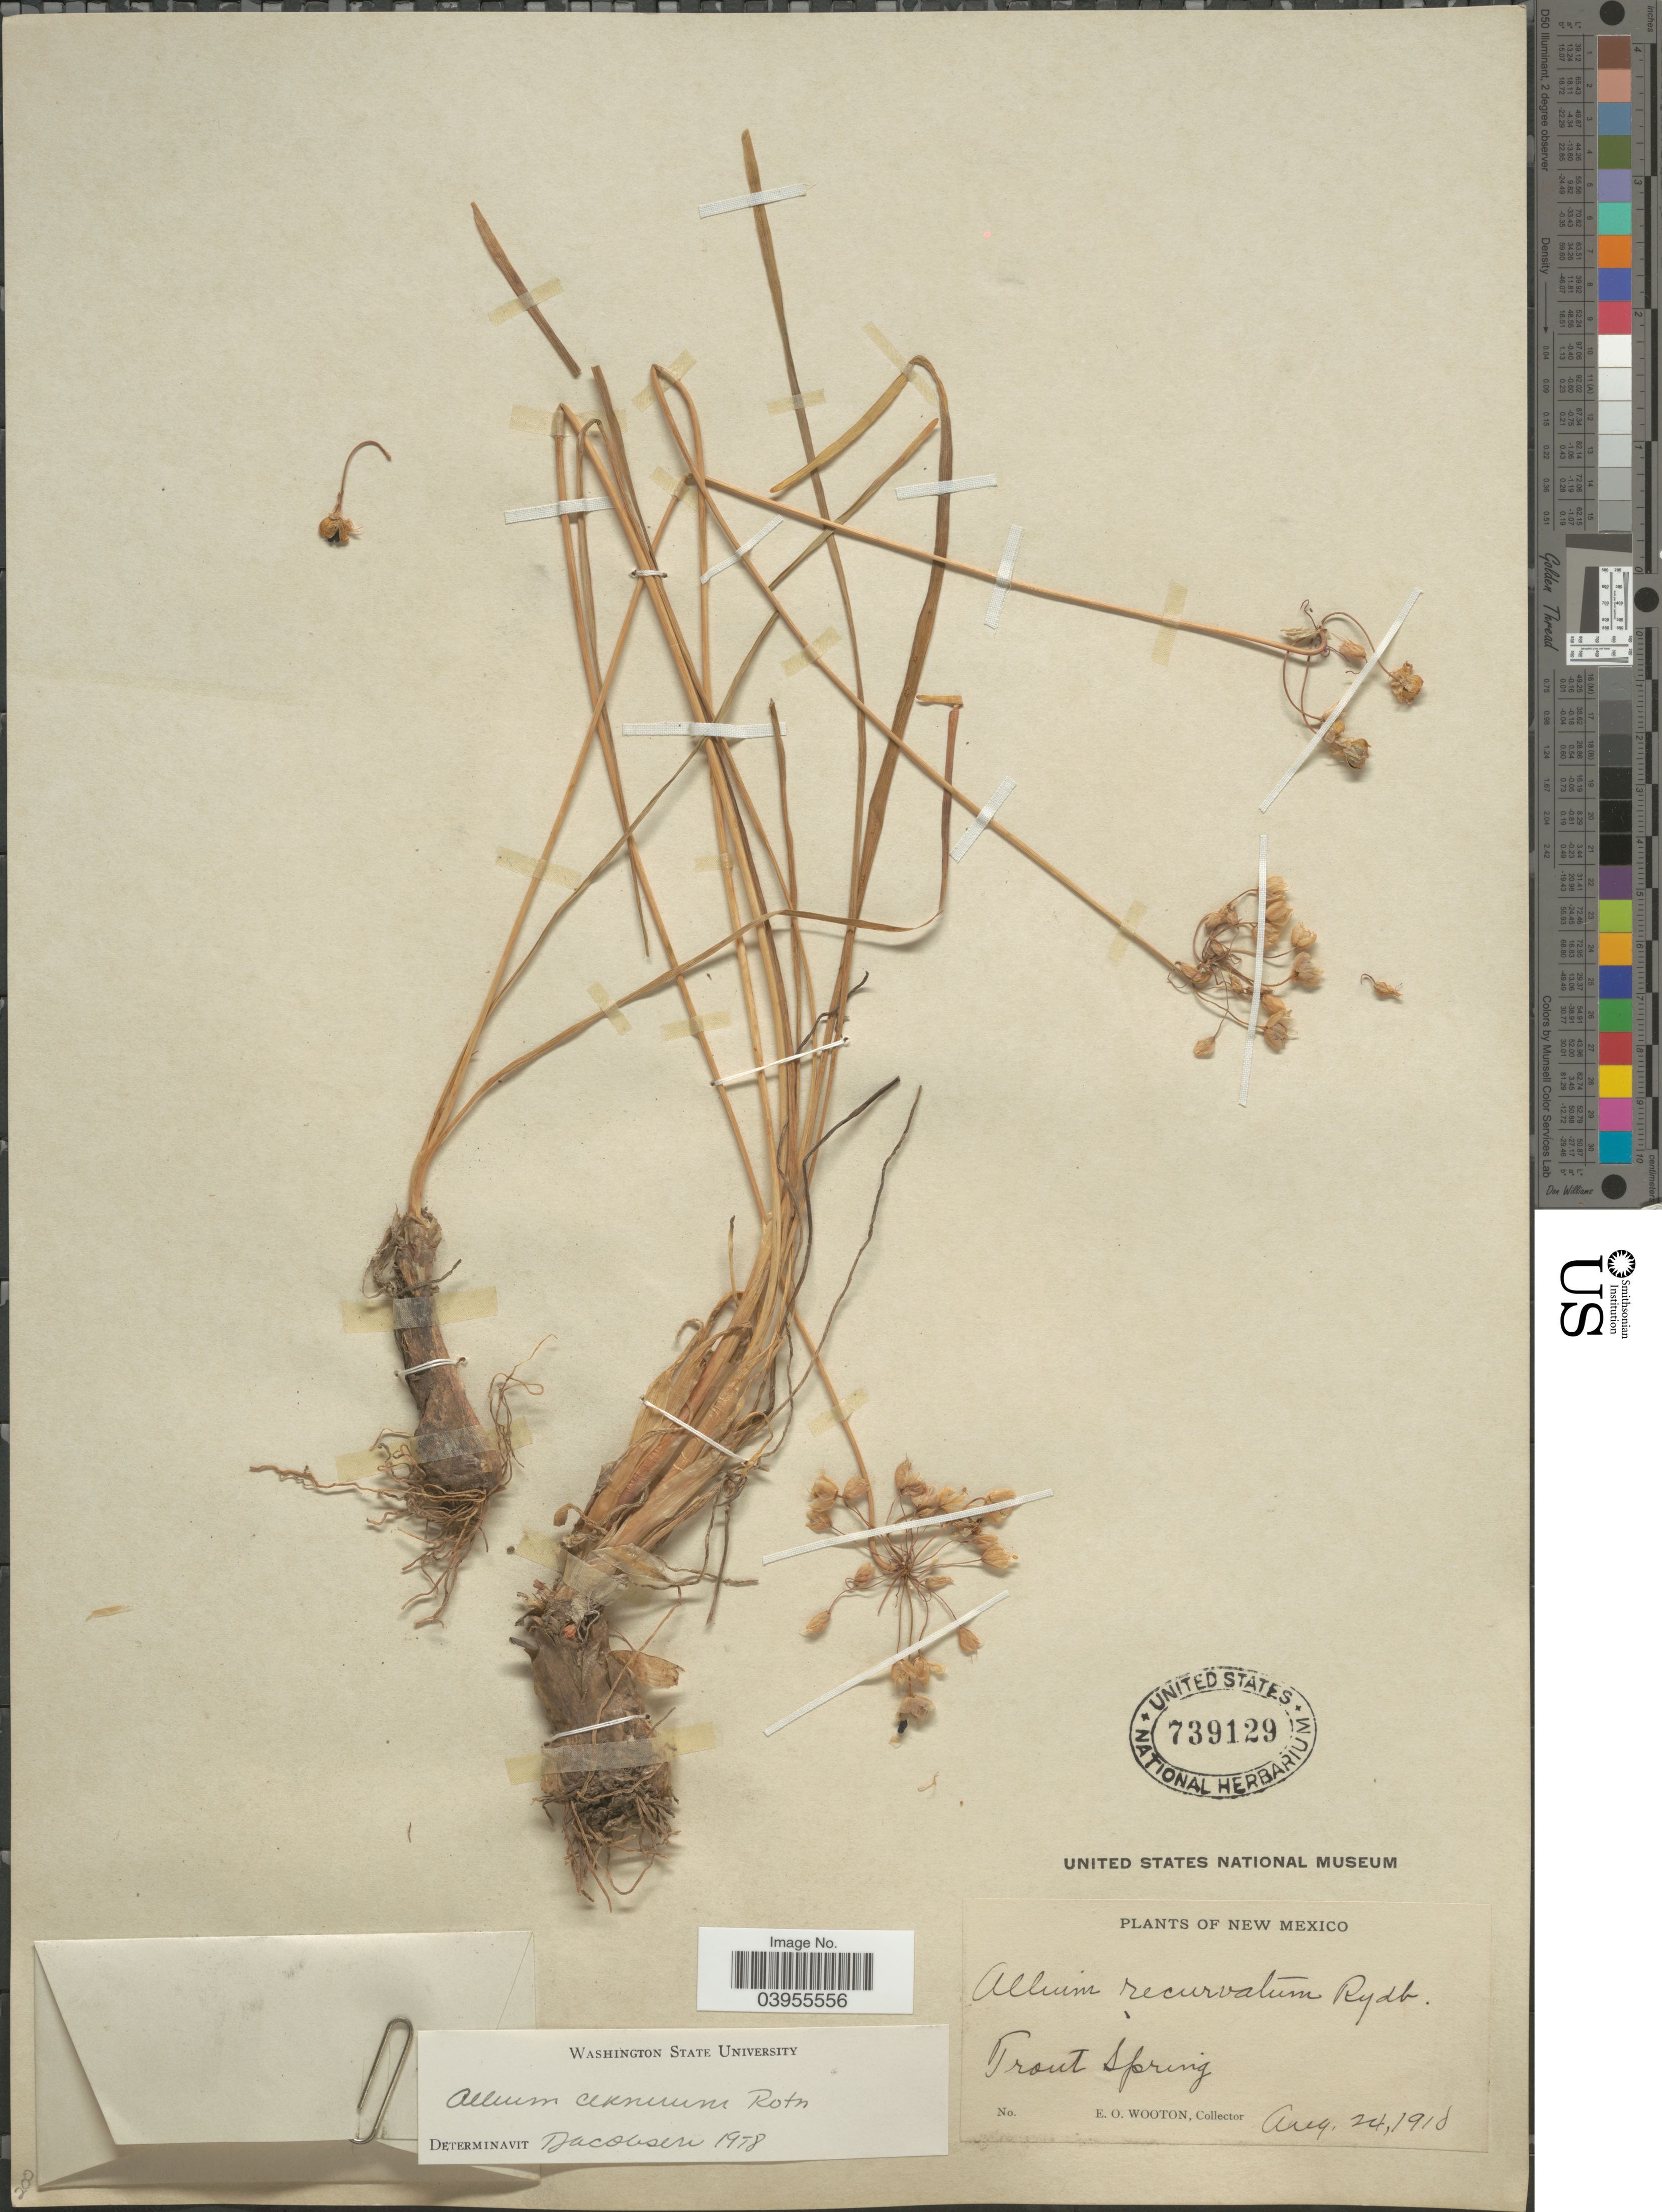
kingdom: Plantae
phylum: Tracheophyta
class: Liliopsida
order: Asparagales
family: Amaryllidaceae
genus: Allium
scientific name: Allium cernuum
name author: Roth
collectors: E. O. Wooton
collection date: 1910-08-24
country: United States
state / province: New Mexico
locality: Trout Spring.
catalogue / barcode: US 739129